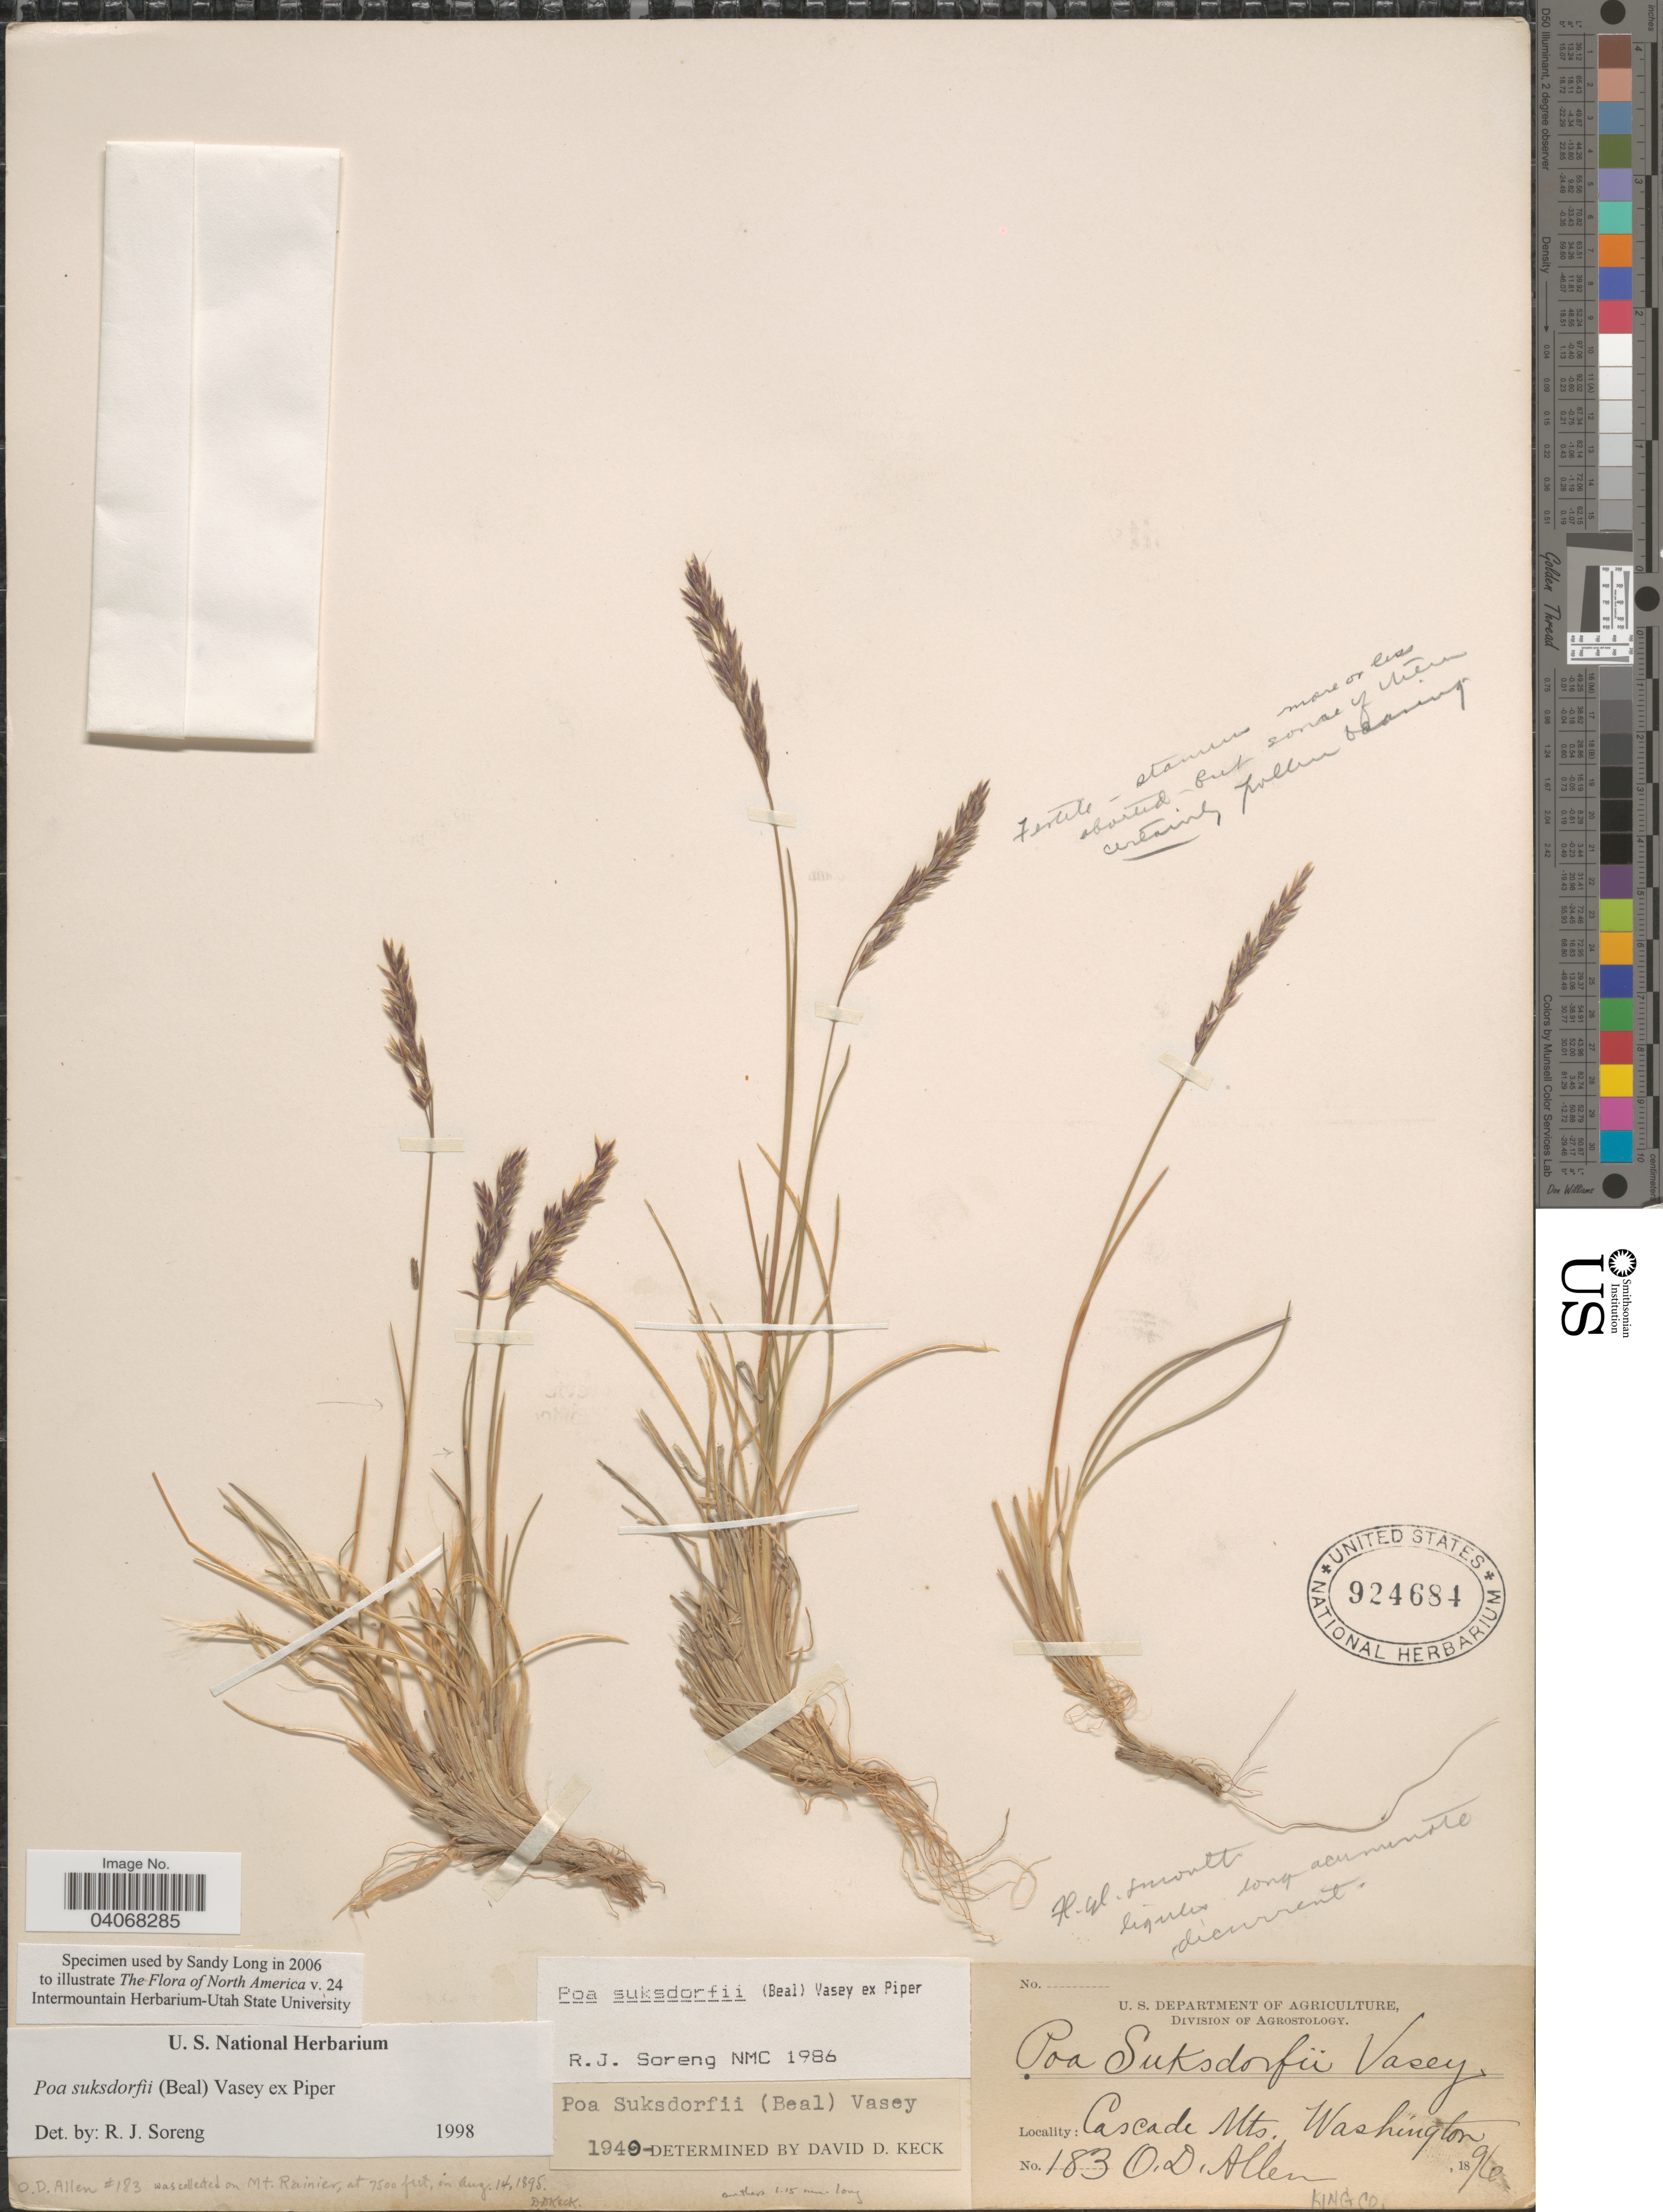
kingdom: Plantae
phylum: Tracheophyta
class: Liliopsida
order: Poales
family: Poaceae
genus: Poa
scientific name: Poa suksdorfii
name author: (W.J. Beal) Vasey ex Piper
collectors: O. D. Allen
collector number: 183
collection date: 1896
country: United States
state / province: Washington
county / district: King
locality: Cascade Mts. King Co.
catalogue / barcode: US 924684